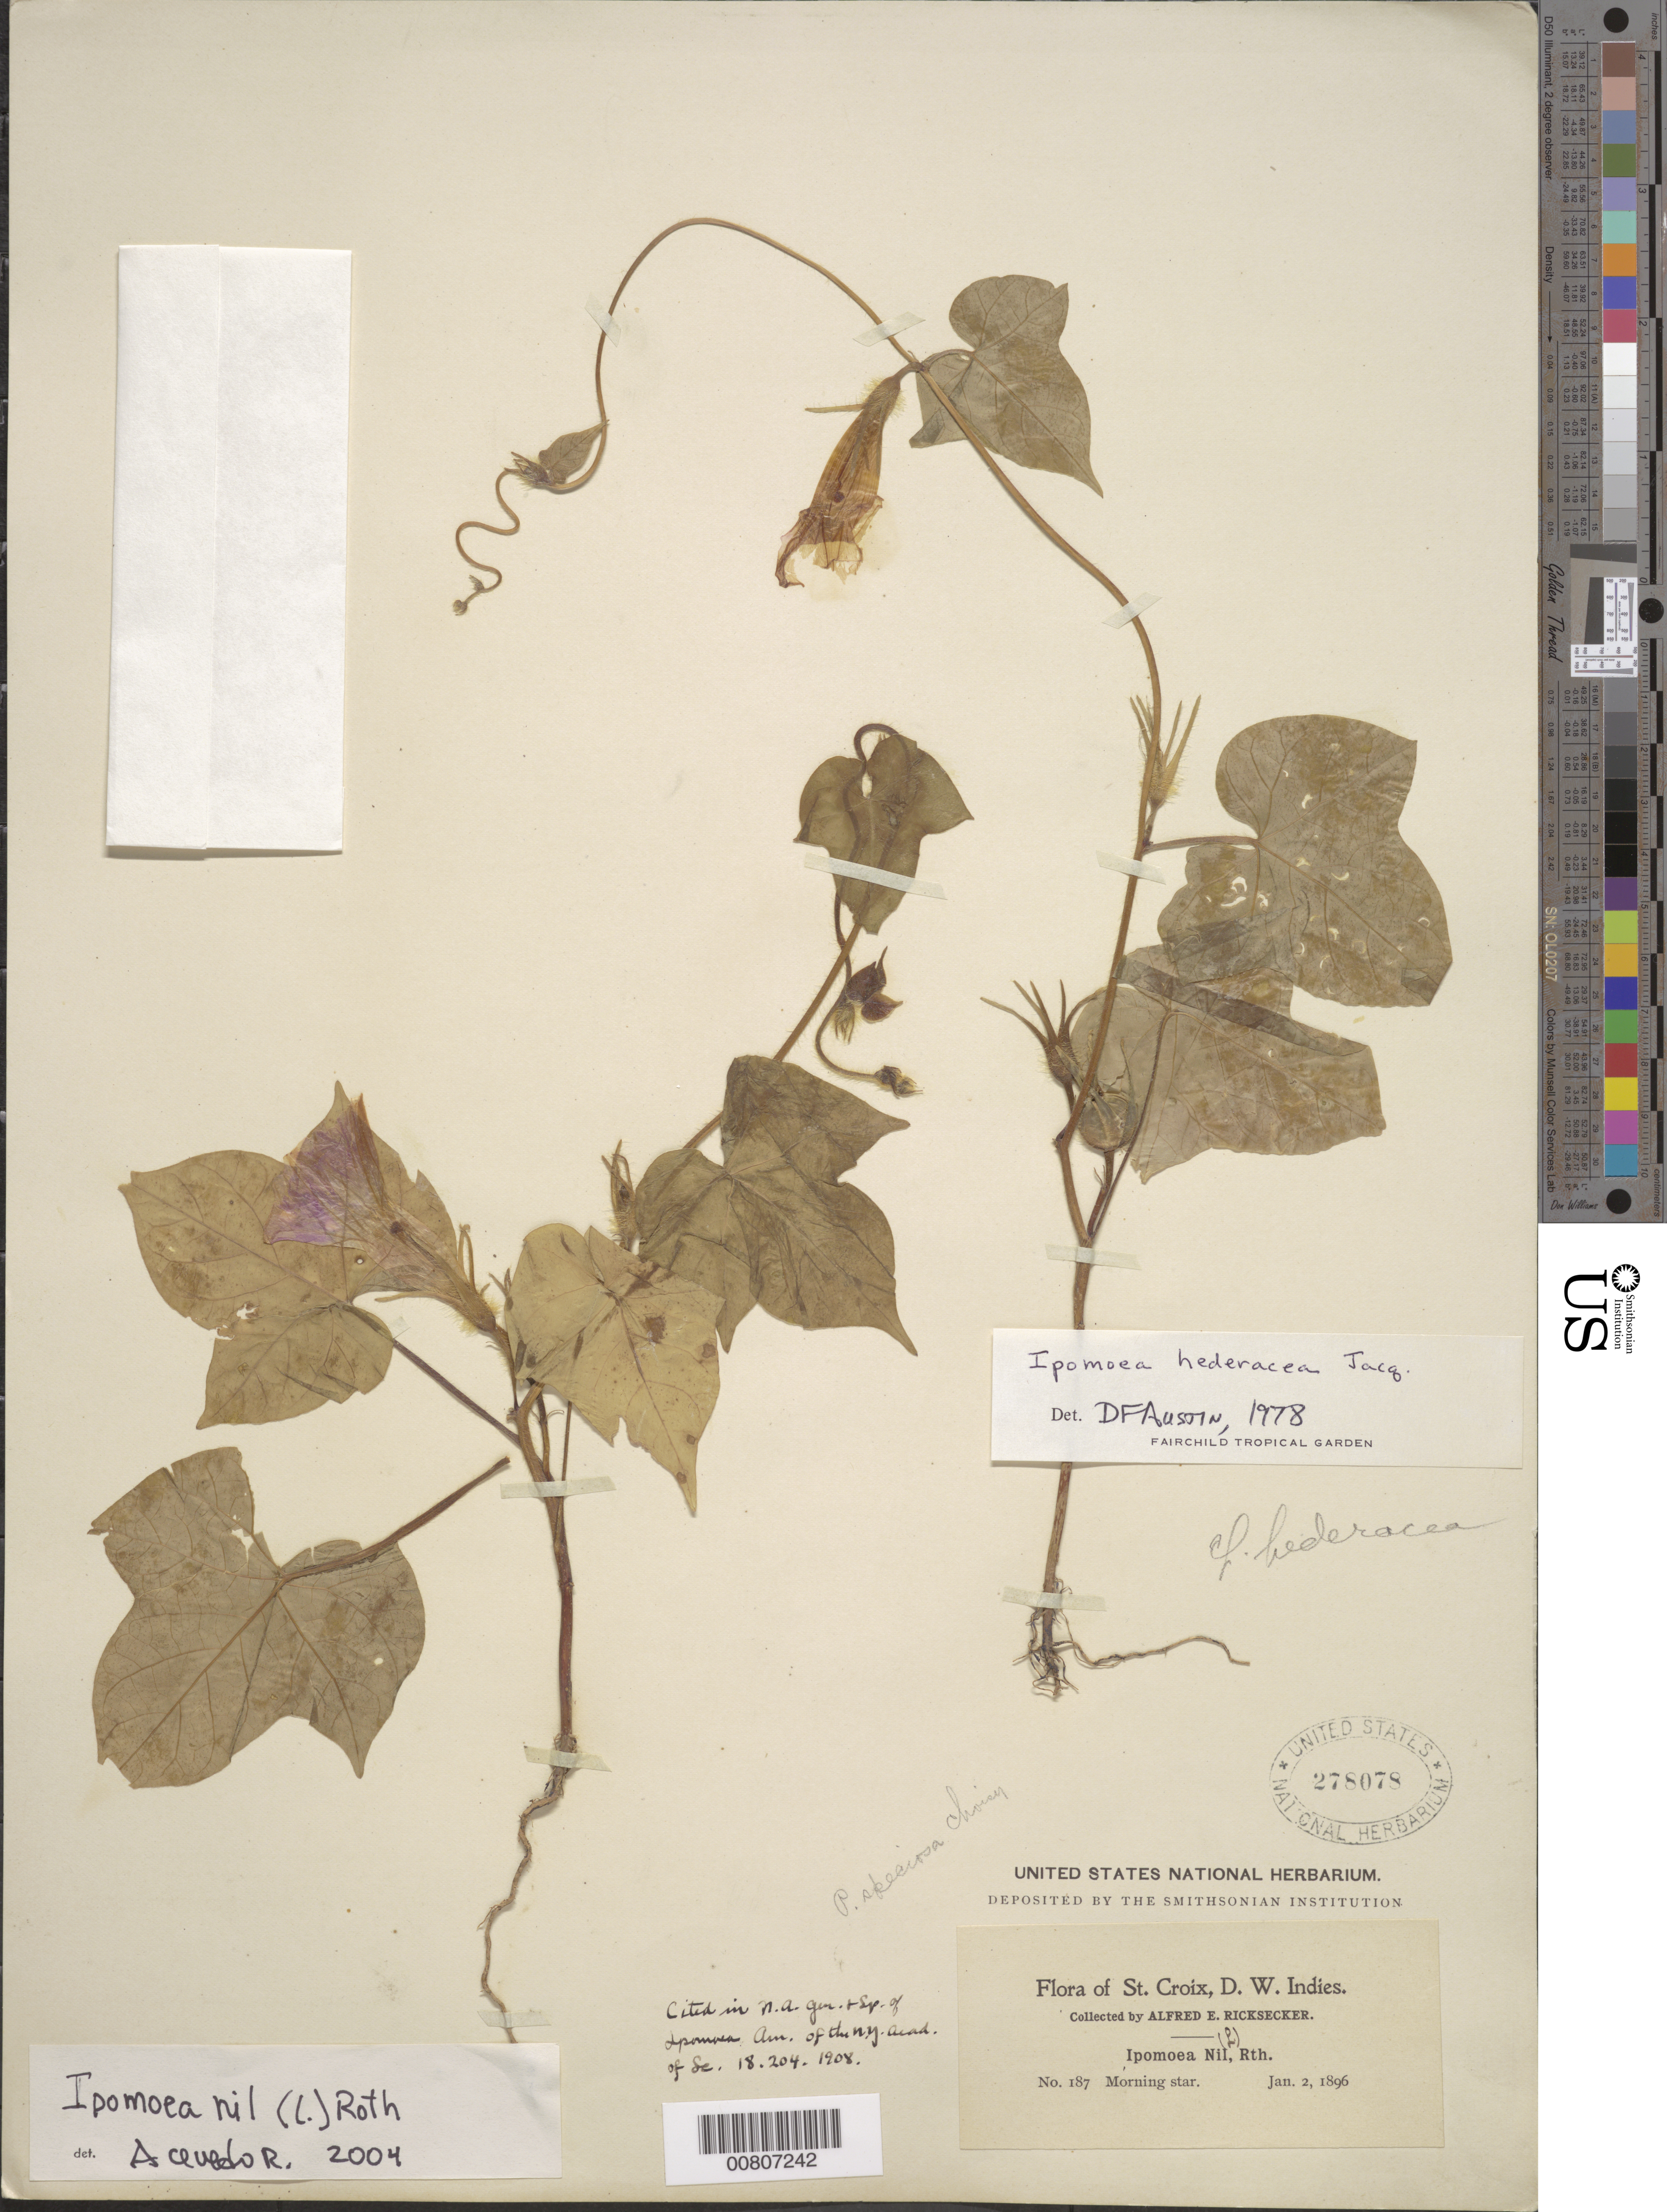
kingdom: Plantae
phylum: Tracheophyta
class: Magnoliopsida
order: Solanales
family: Convolvulaceae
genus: Ipomoea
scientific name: Ipomoea nil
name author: (L.) Roth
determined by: Acevedo-Rodríguez, P., (BOT), Smithsonian Institution - National Museum of Natural History (UNITED STATES)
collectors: A. E. Ricksecker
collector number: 187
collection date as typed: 02 Jan 1896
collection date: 1896-01-02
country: U.S. Virgin Islands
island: St. Croix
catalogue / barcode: US 278078